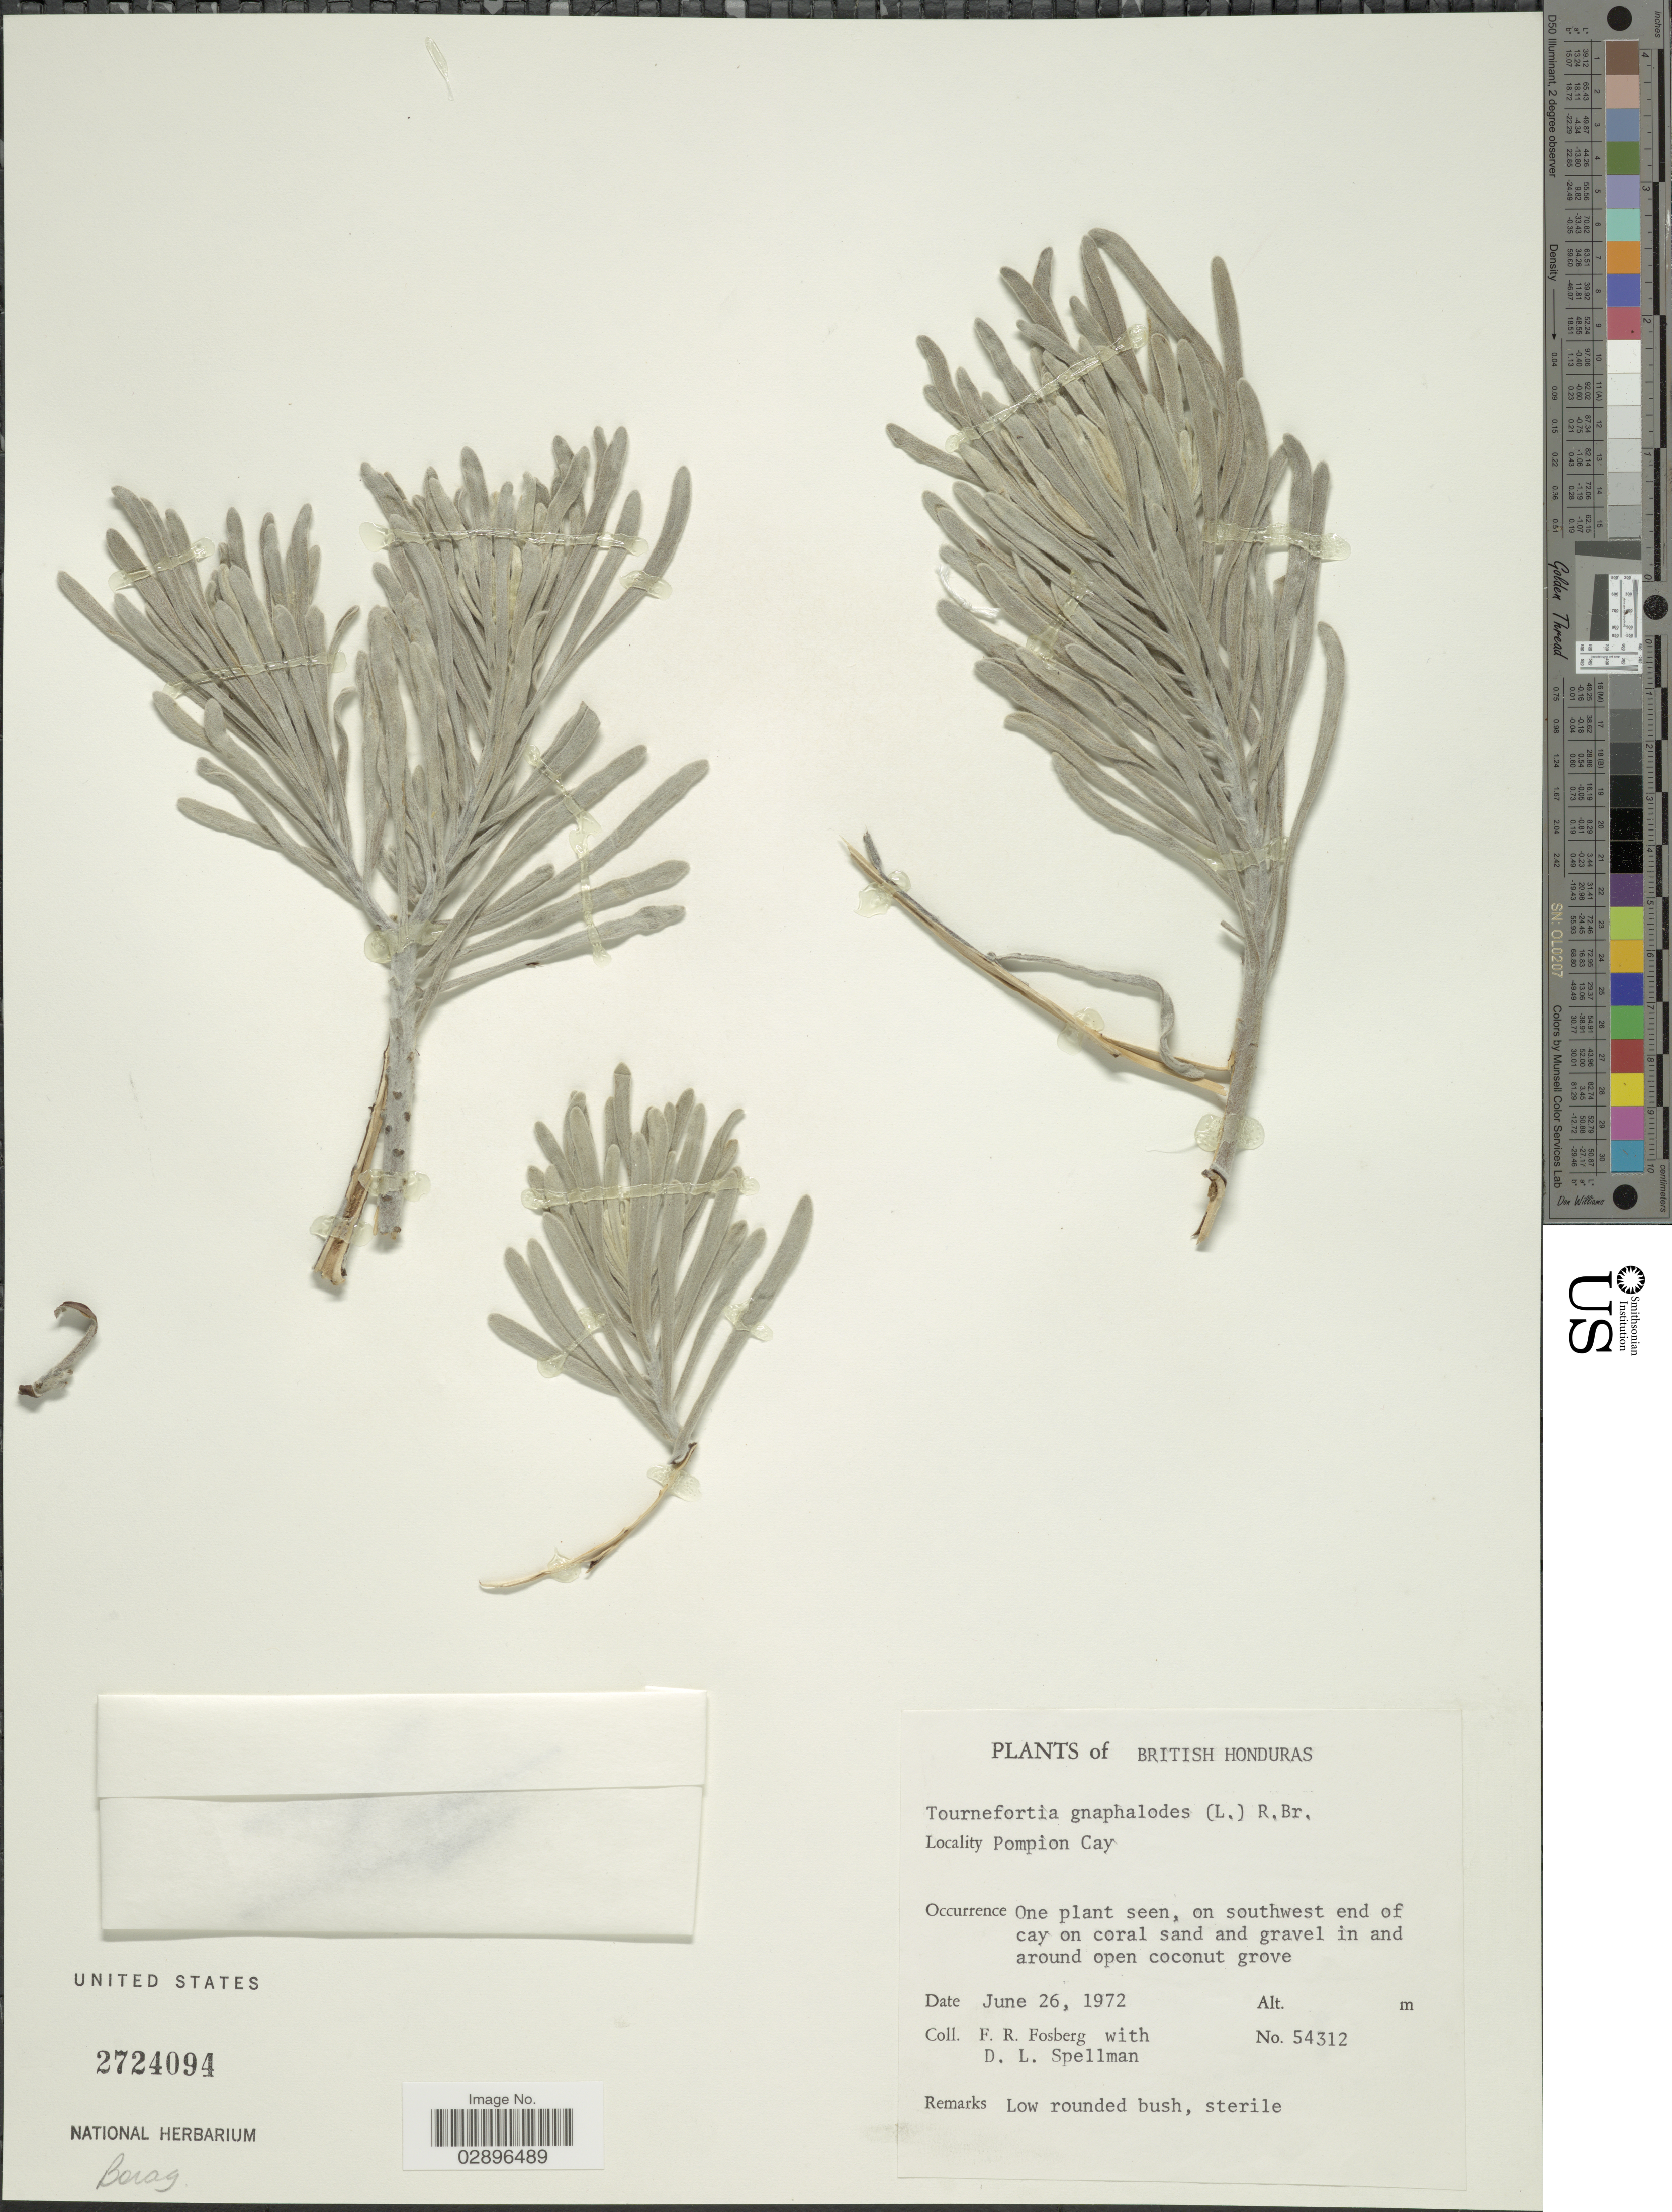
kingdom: Plantae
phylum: Tracheophyta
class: Magnoliopsida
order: Boraginales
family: Heliotropiaceae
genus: Tournefortia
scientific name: Tournefortia gnaphalodes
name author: (L.) R. Br.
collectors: F. R. Fosberg & D. L. Spellman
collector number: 54312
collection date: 1972-06-26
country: Belize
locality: British Honduras. Pompion Cay.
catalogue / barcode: US 2724094